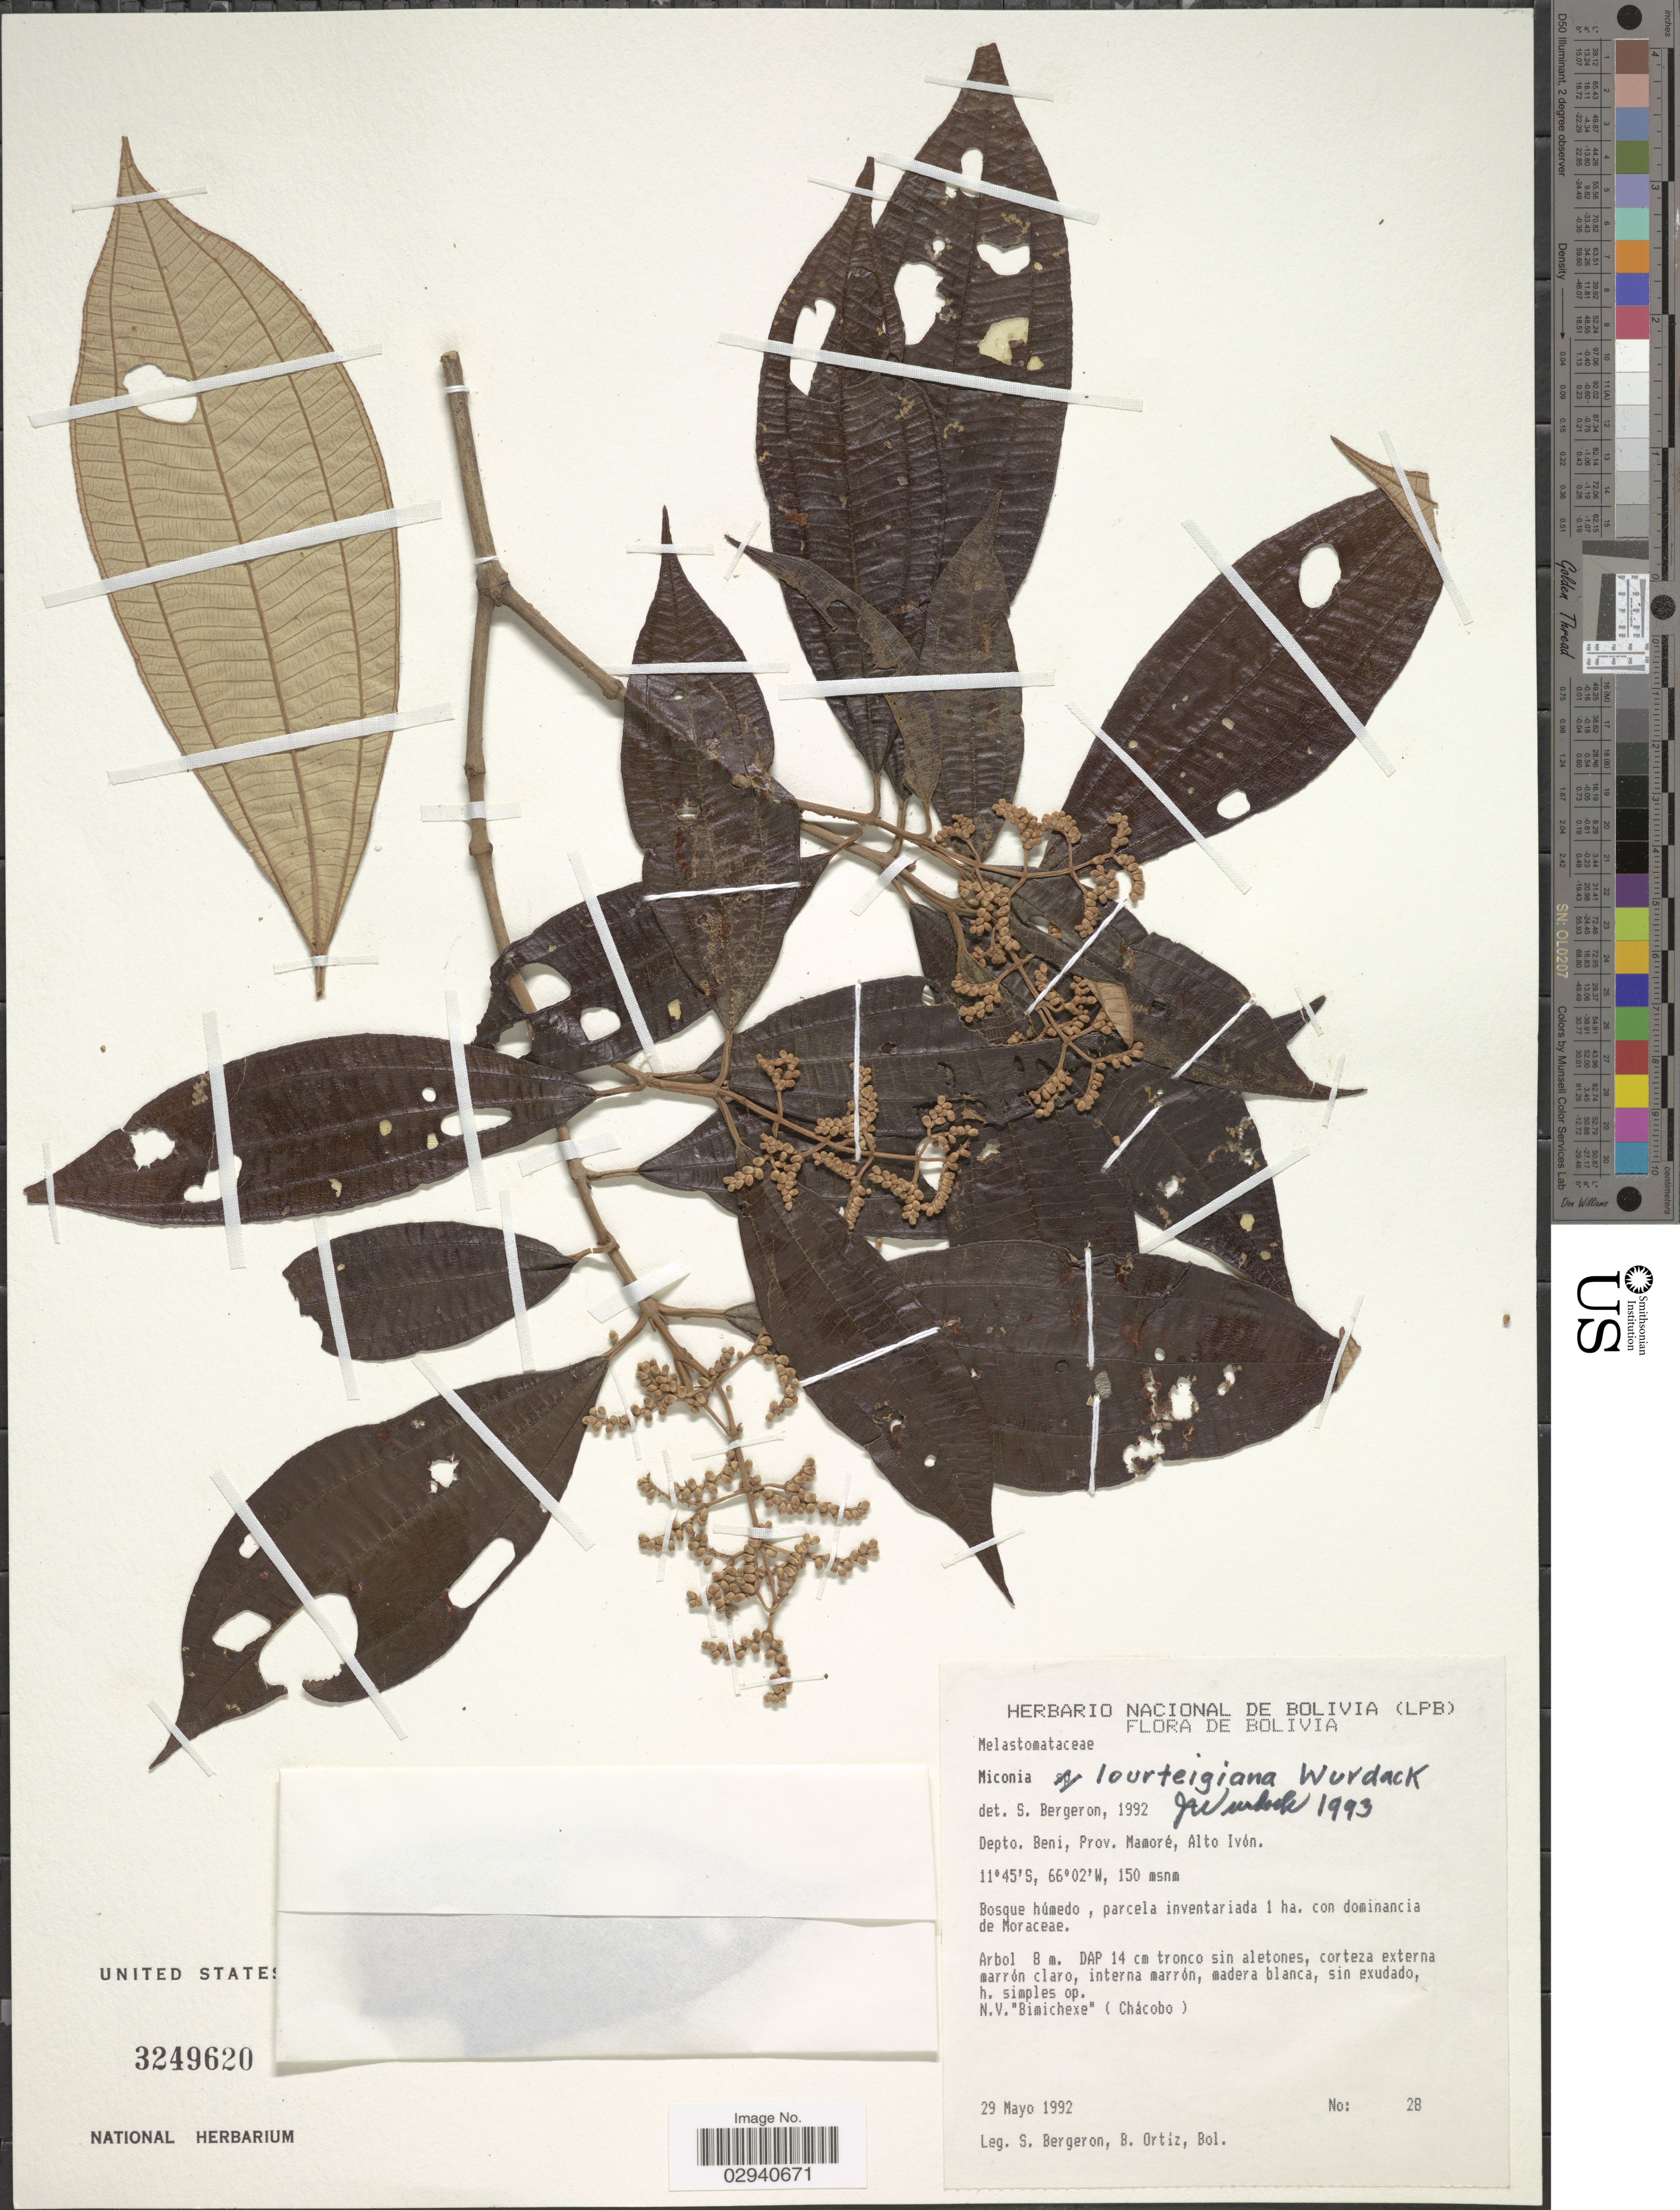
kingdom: Plantae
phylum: Tracheophyta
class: Magnoliopsida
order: Myrtales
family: Melastomataceae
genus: Miconia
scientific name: Miconia lourteigiana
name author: Wurdack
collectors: S. Bergeron & Ortiz, B.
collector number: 28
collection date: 1992-05-29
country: Bolivia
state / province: Beni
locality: Prov. Mamoré, Alto Ivón.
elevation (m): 150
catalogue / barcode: US 3249620